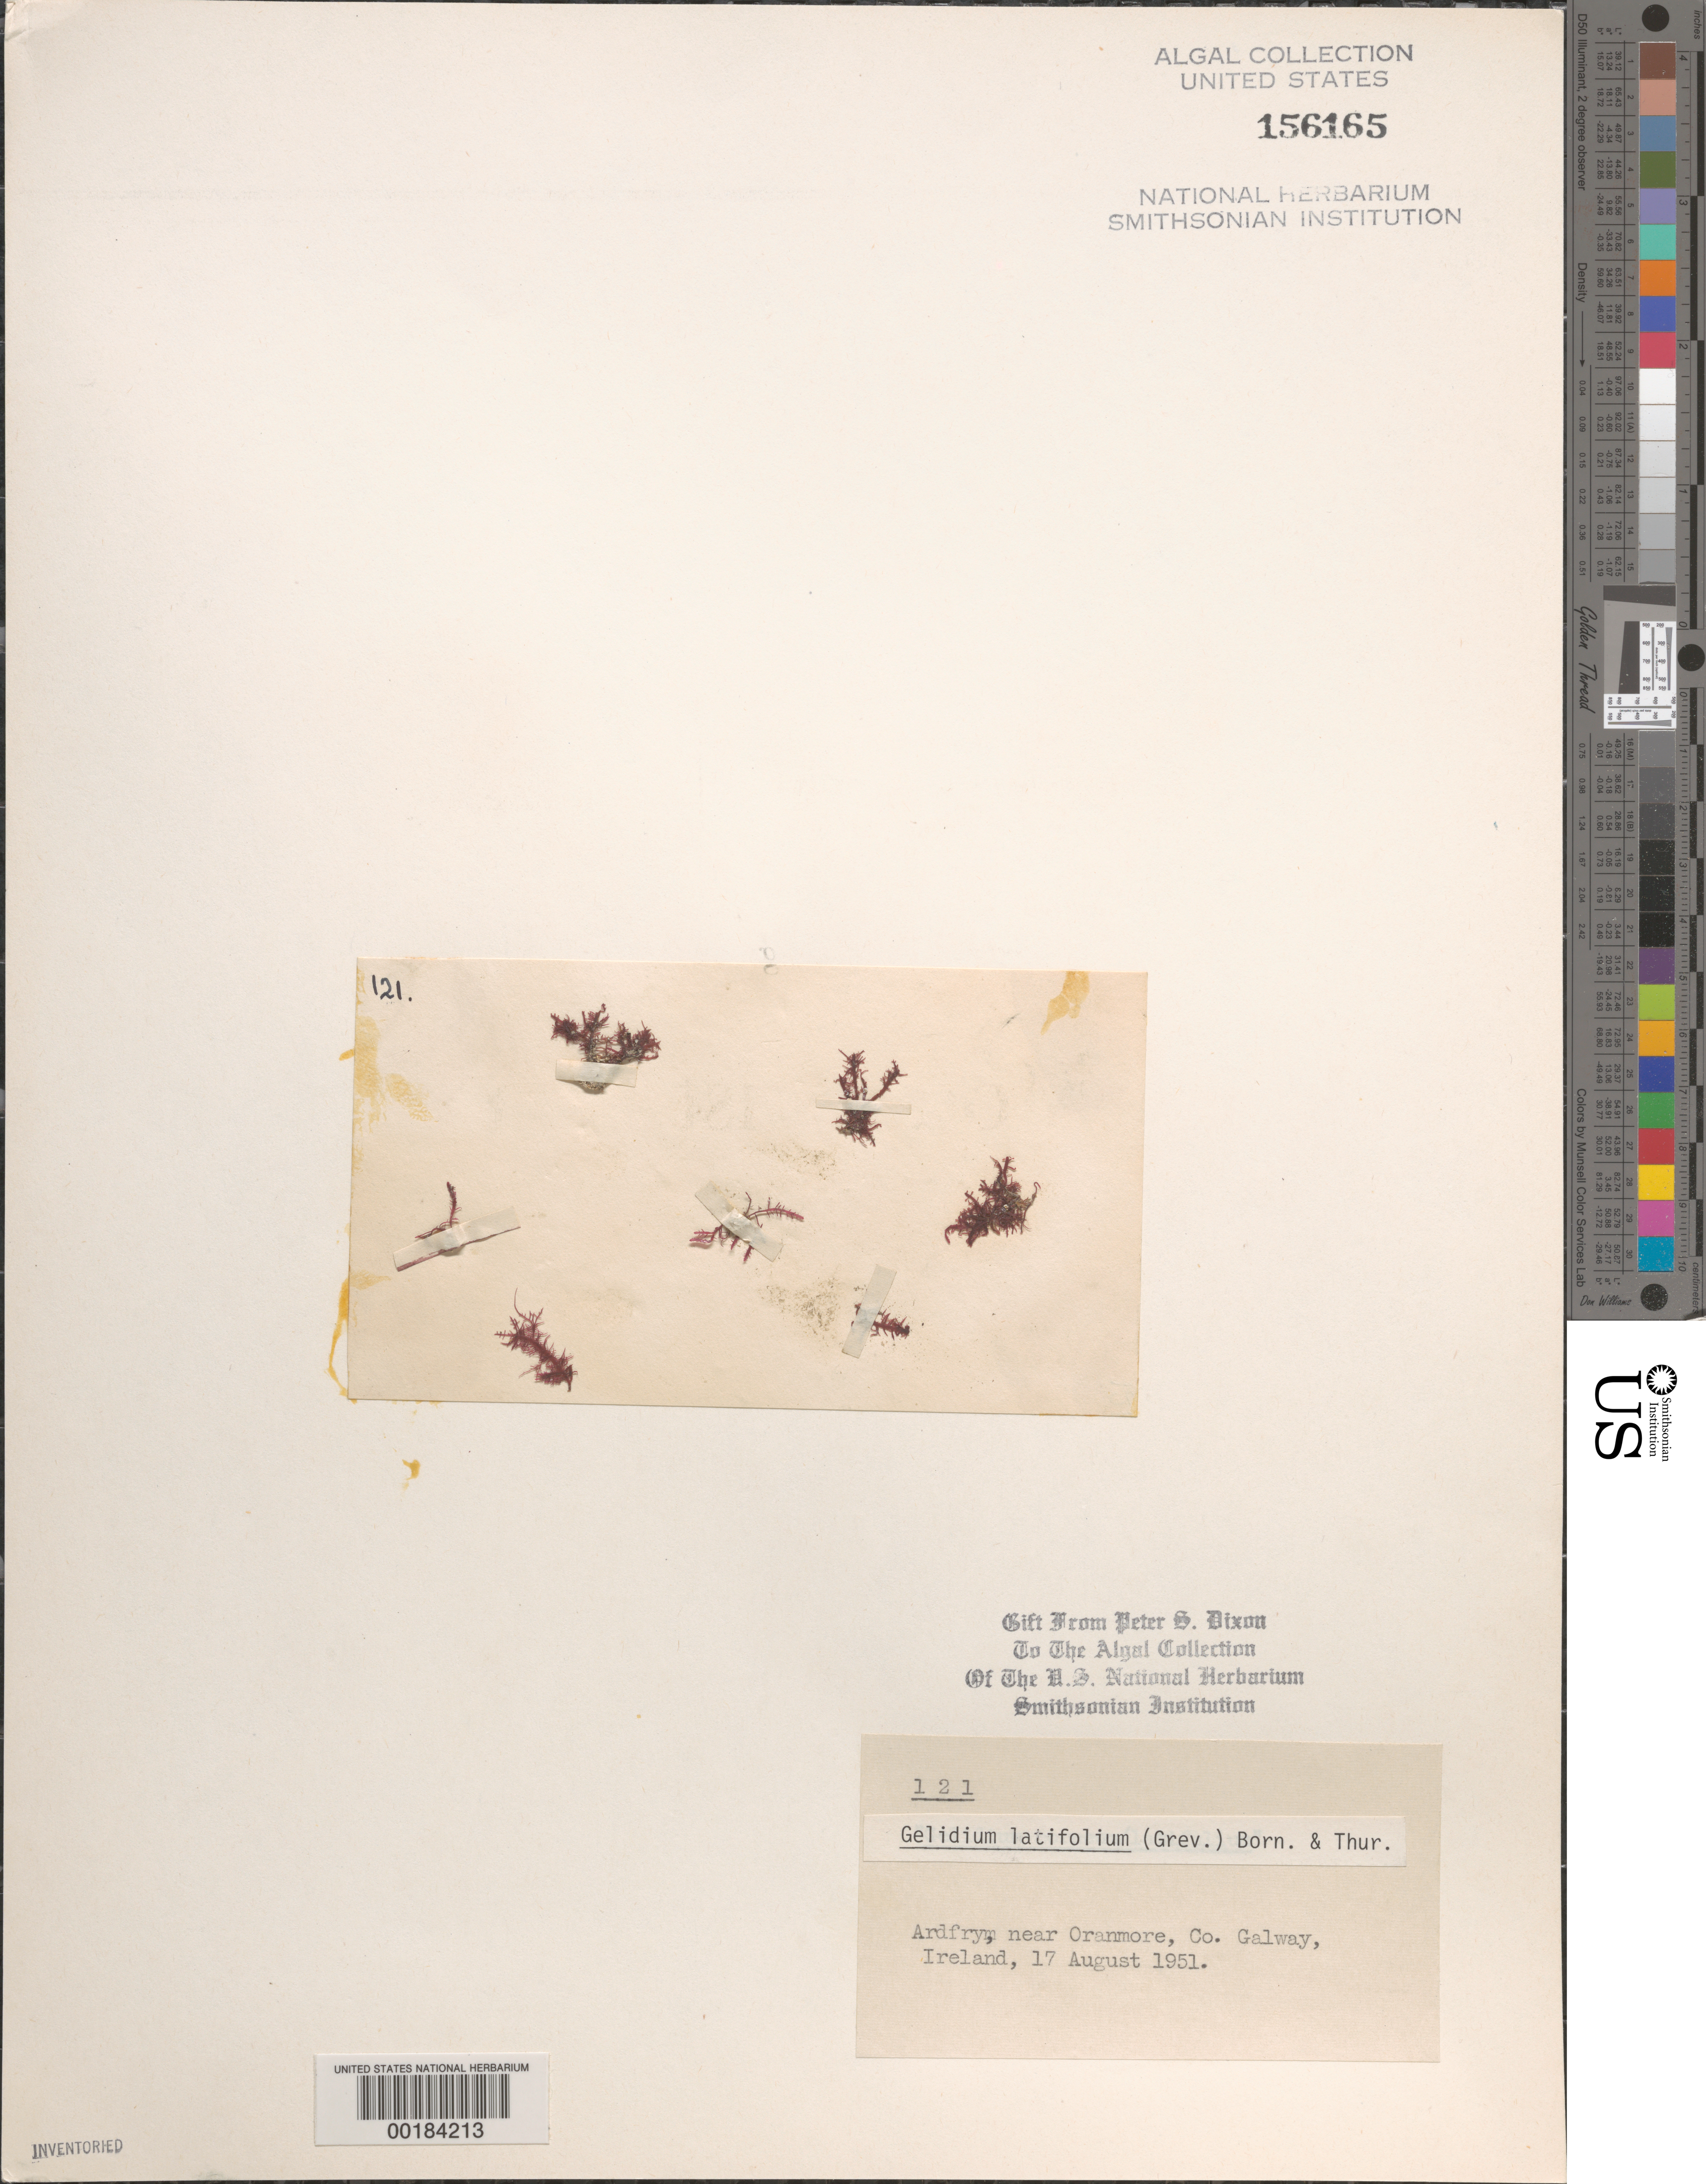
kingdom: Plantae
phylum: Rhodophyta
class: Florideophyceae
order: Gelidiales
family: Gelidiaceae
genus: Gelidium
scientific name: Gelidium spinosum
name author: (S.G. Gmel.) P.C. Silva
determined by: Algae name updating Project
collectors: P. S. Dixon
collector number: PSD 121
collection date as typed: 17 Aug 1951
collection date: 1951-08-17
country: Ireland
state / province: Connaught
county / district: Galway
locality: Ardfry near Oranmore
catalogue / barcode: US 156165